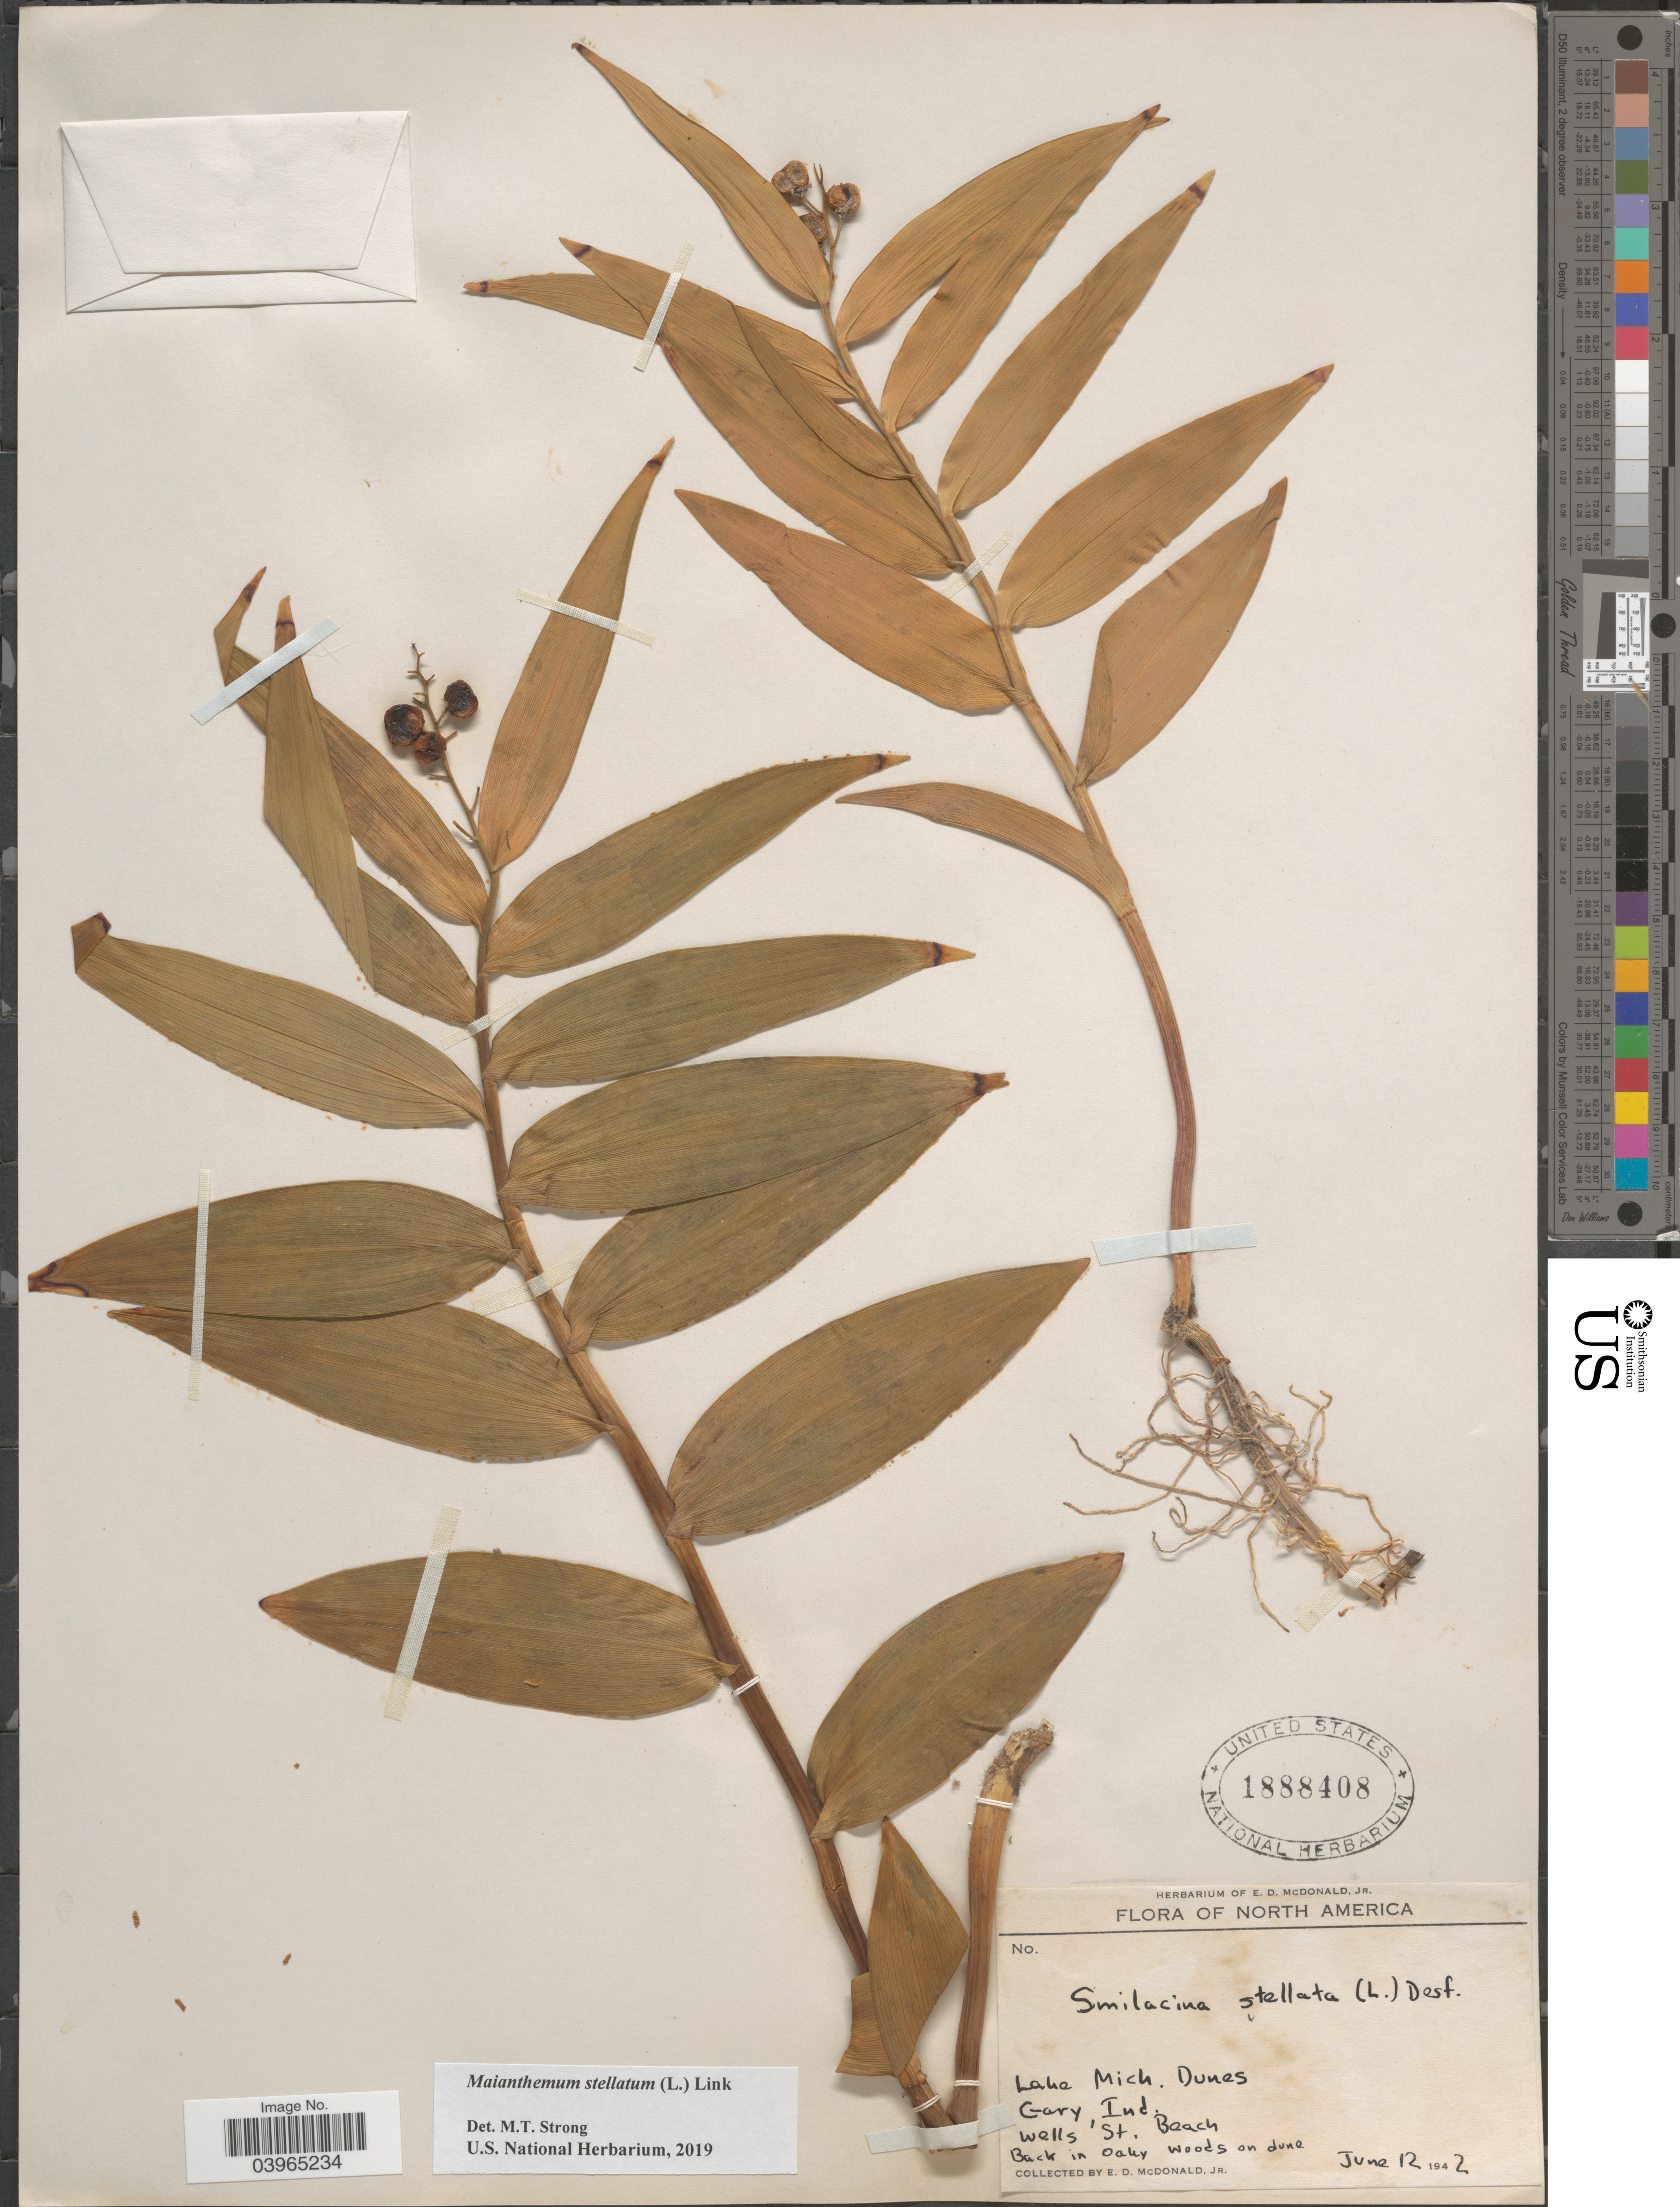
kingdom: Plantae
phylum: Tracheophyta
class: Liliopsida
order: Asparagales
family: Asparagaceae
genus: Maianthemum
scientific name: Maianthemum stellatum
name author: (L.) Link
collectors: E. D. McDonald Jr.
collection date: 1942-06-12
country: United States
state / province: Indiana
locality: Lake Mich. Dunes. Gary, Ind. Wells St. Beach.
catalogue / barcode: US 1888408